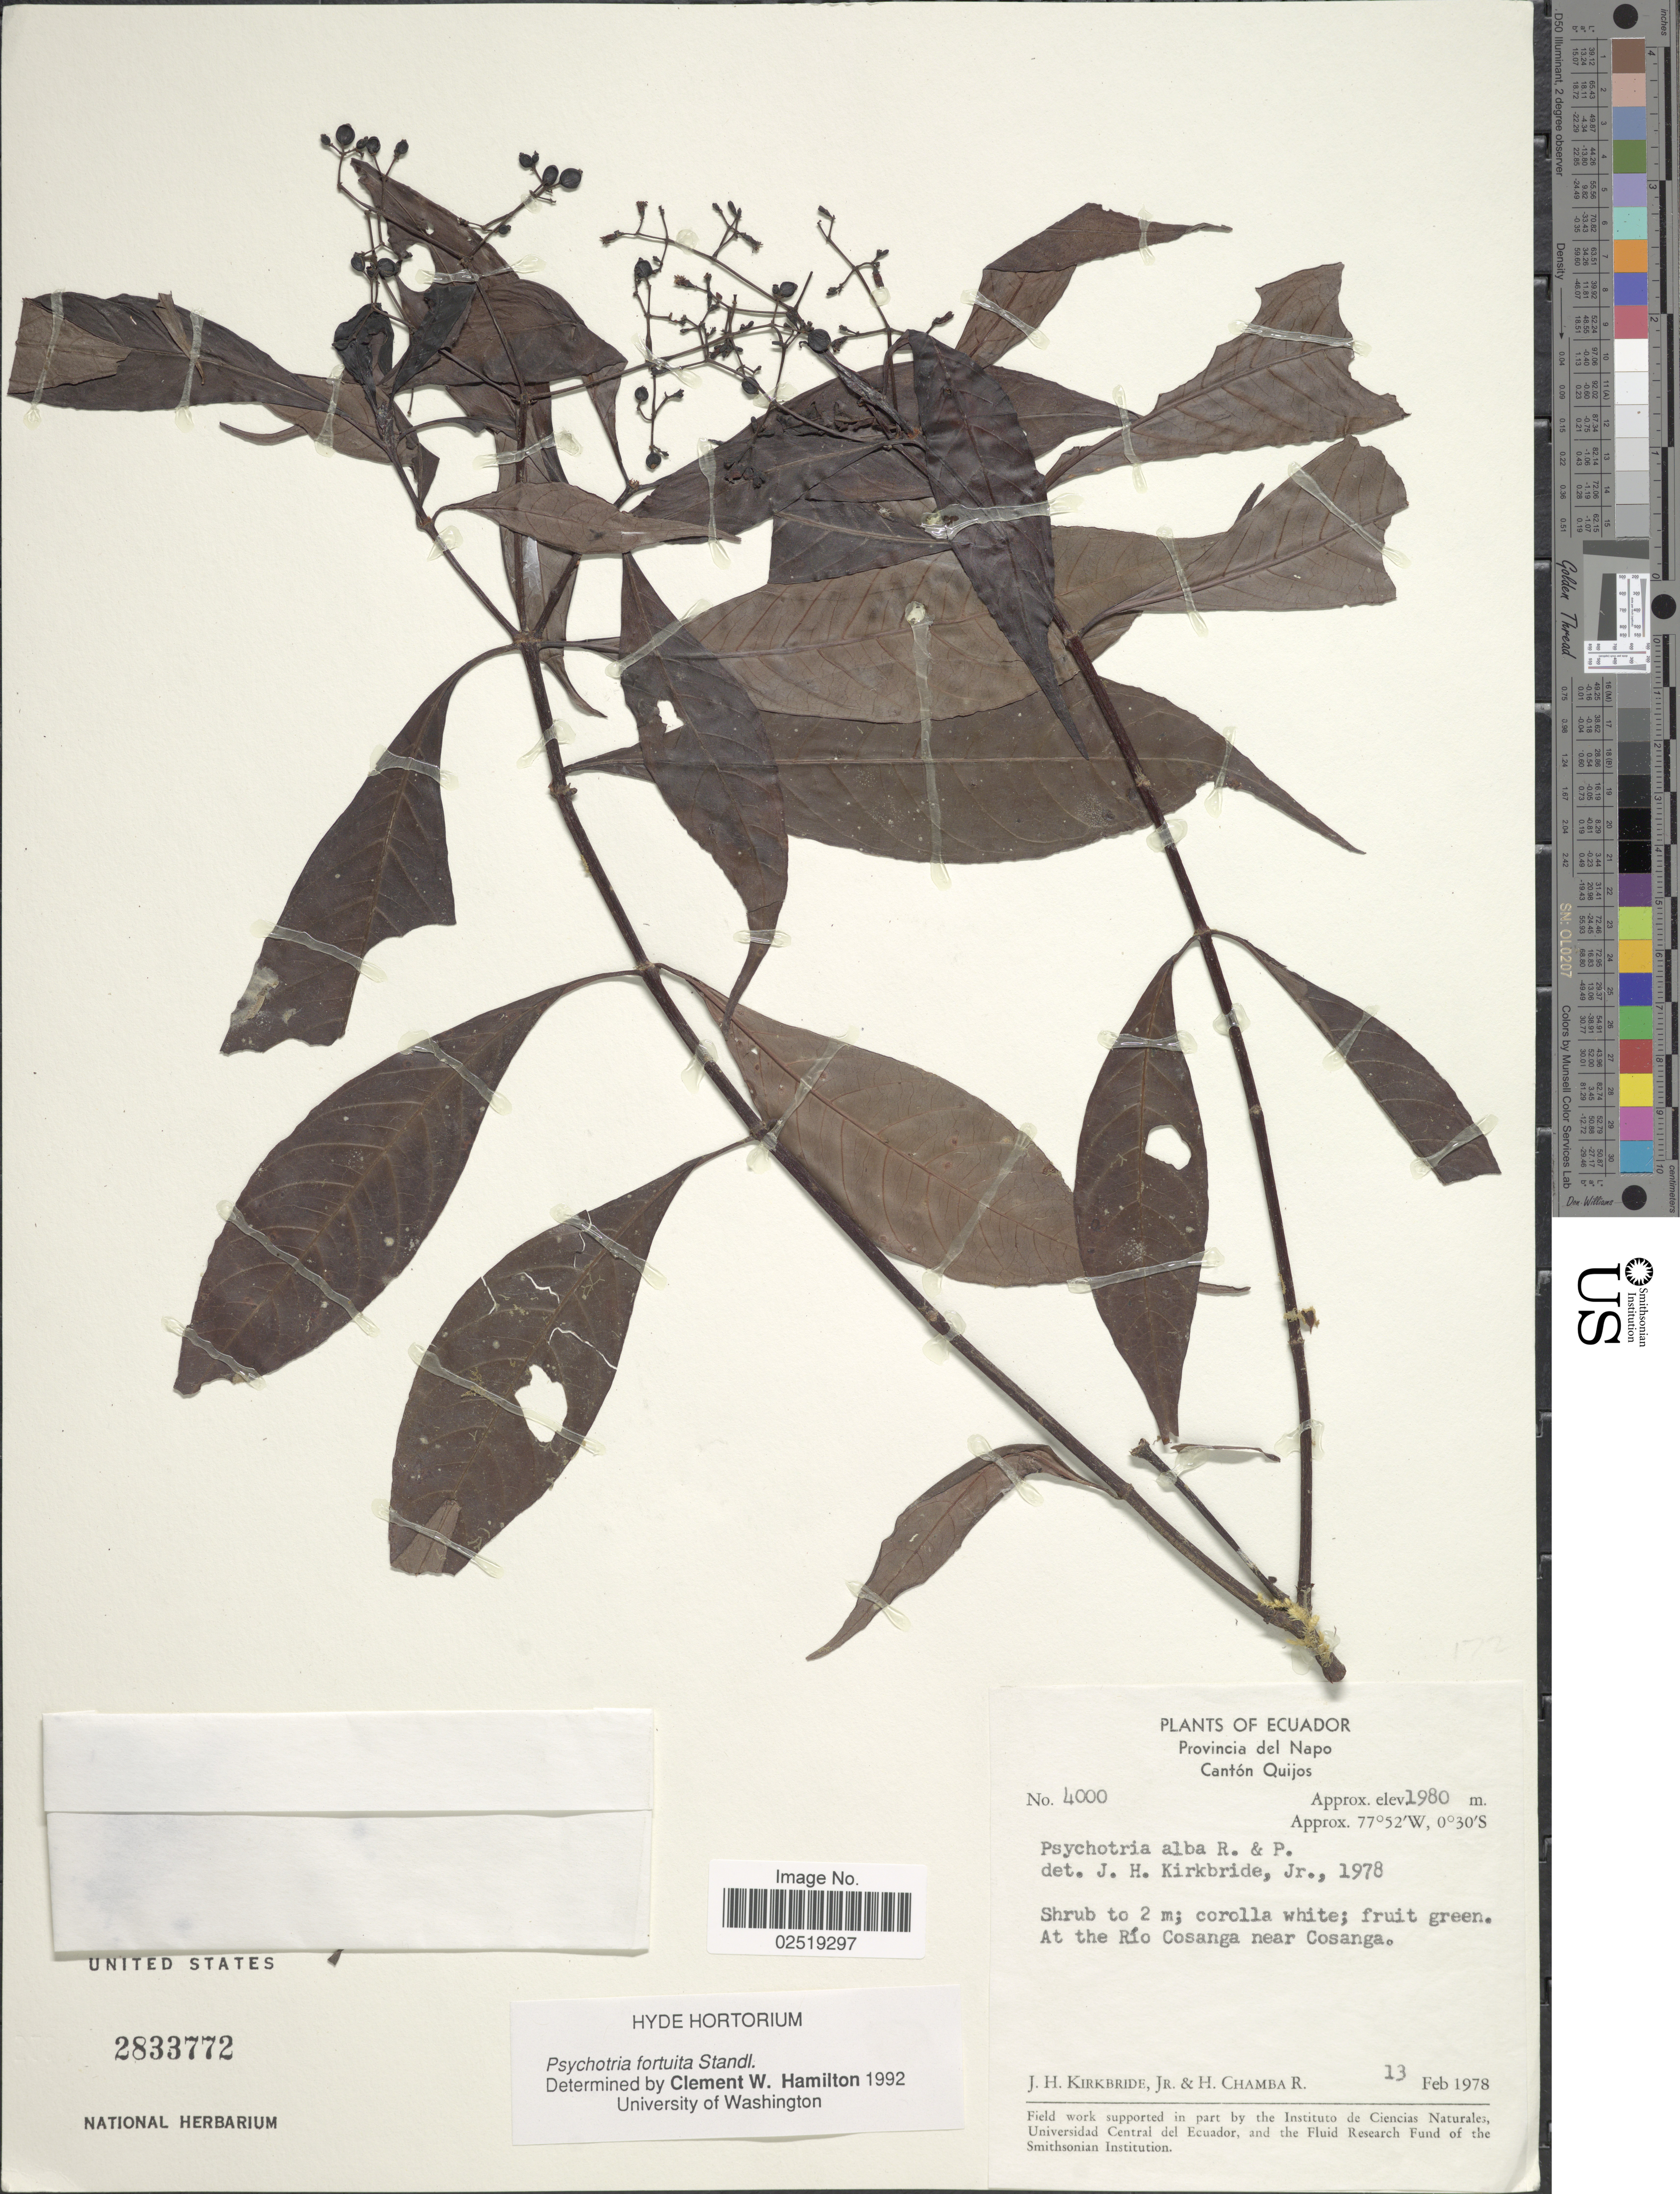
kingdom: Plantae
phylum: Tracheophyta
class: Magnoliopsida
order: Gentianales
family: Rubiaceae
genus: Psychotria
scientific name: Psychotria fortuita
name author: Standl.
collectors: J. H. Kirkbride & H. Chamba R.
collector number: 4000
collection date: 1978-02-13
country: Ecuador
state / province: Napo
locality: Provincia del Napo. Canton Quijos. At the Rio Cosanga near Cosanga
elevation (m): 1980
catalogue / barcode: US 2833772